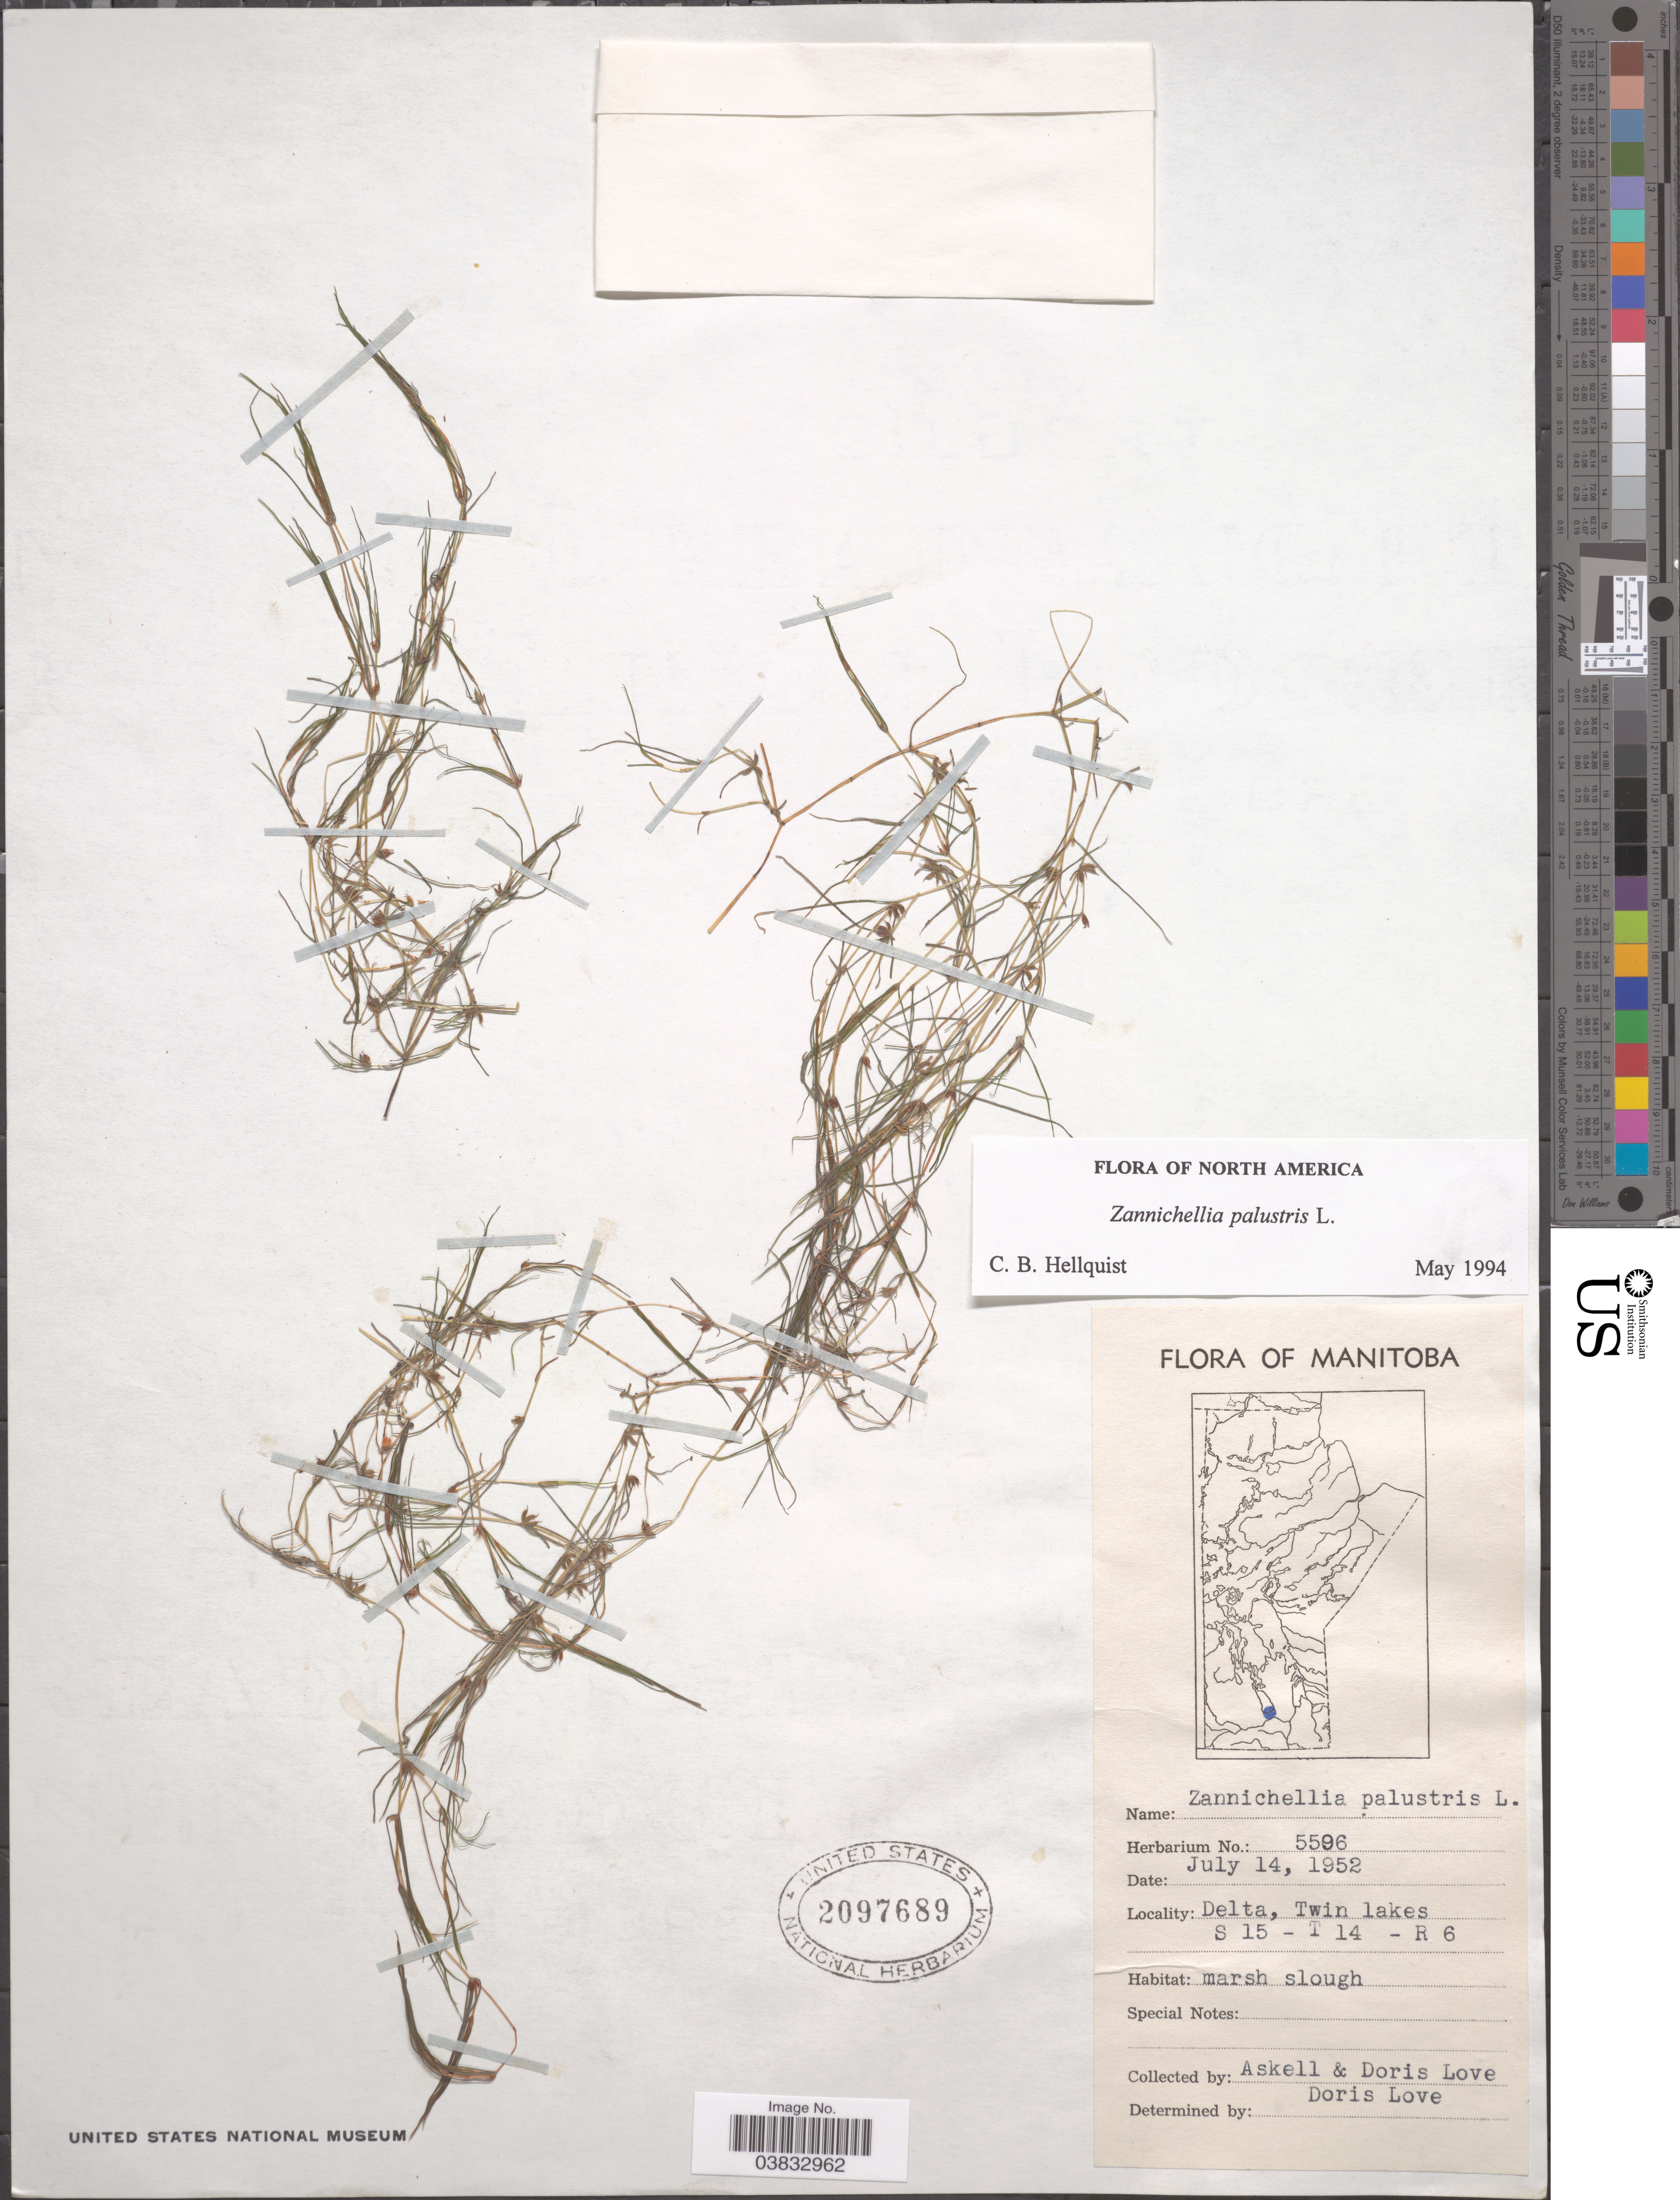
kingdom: Plantae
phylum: Tracheophyta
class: Liliopsida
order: Alismatales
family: Potamogetonaceae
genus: Zannichellia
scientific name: Zannichellia palustris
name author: L.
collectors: Á. Löve & D. Löve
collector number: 5596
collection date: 1952-07-14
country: Canada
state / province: Manitoba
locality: Delta, Twin Lakes. S 15 - T 14 - R 6.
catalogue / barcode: US 2097689